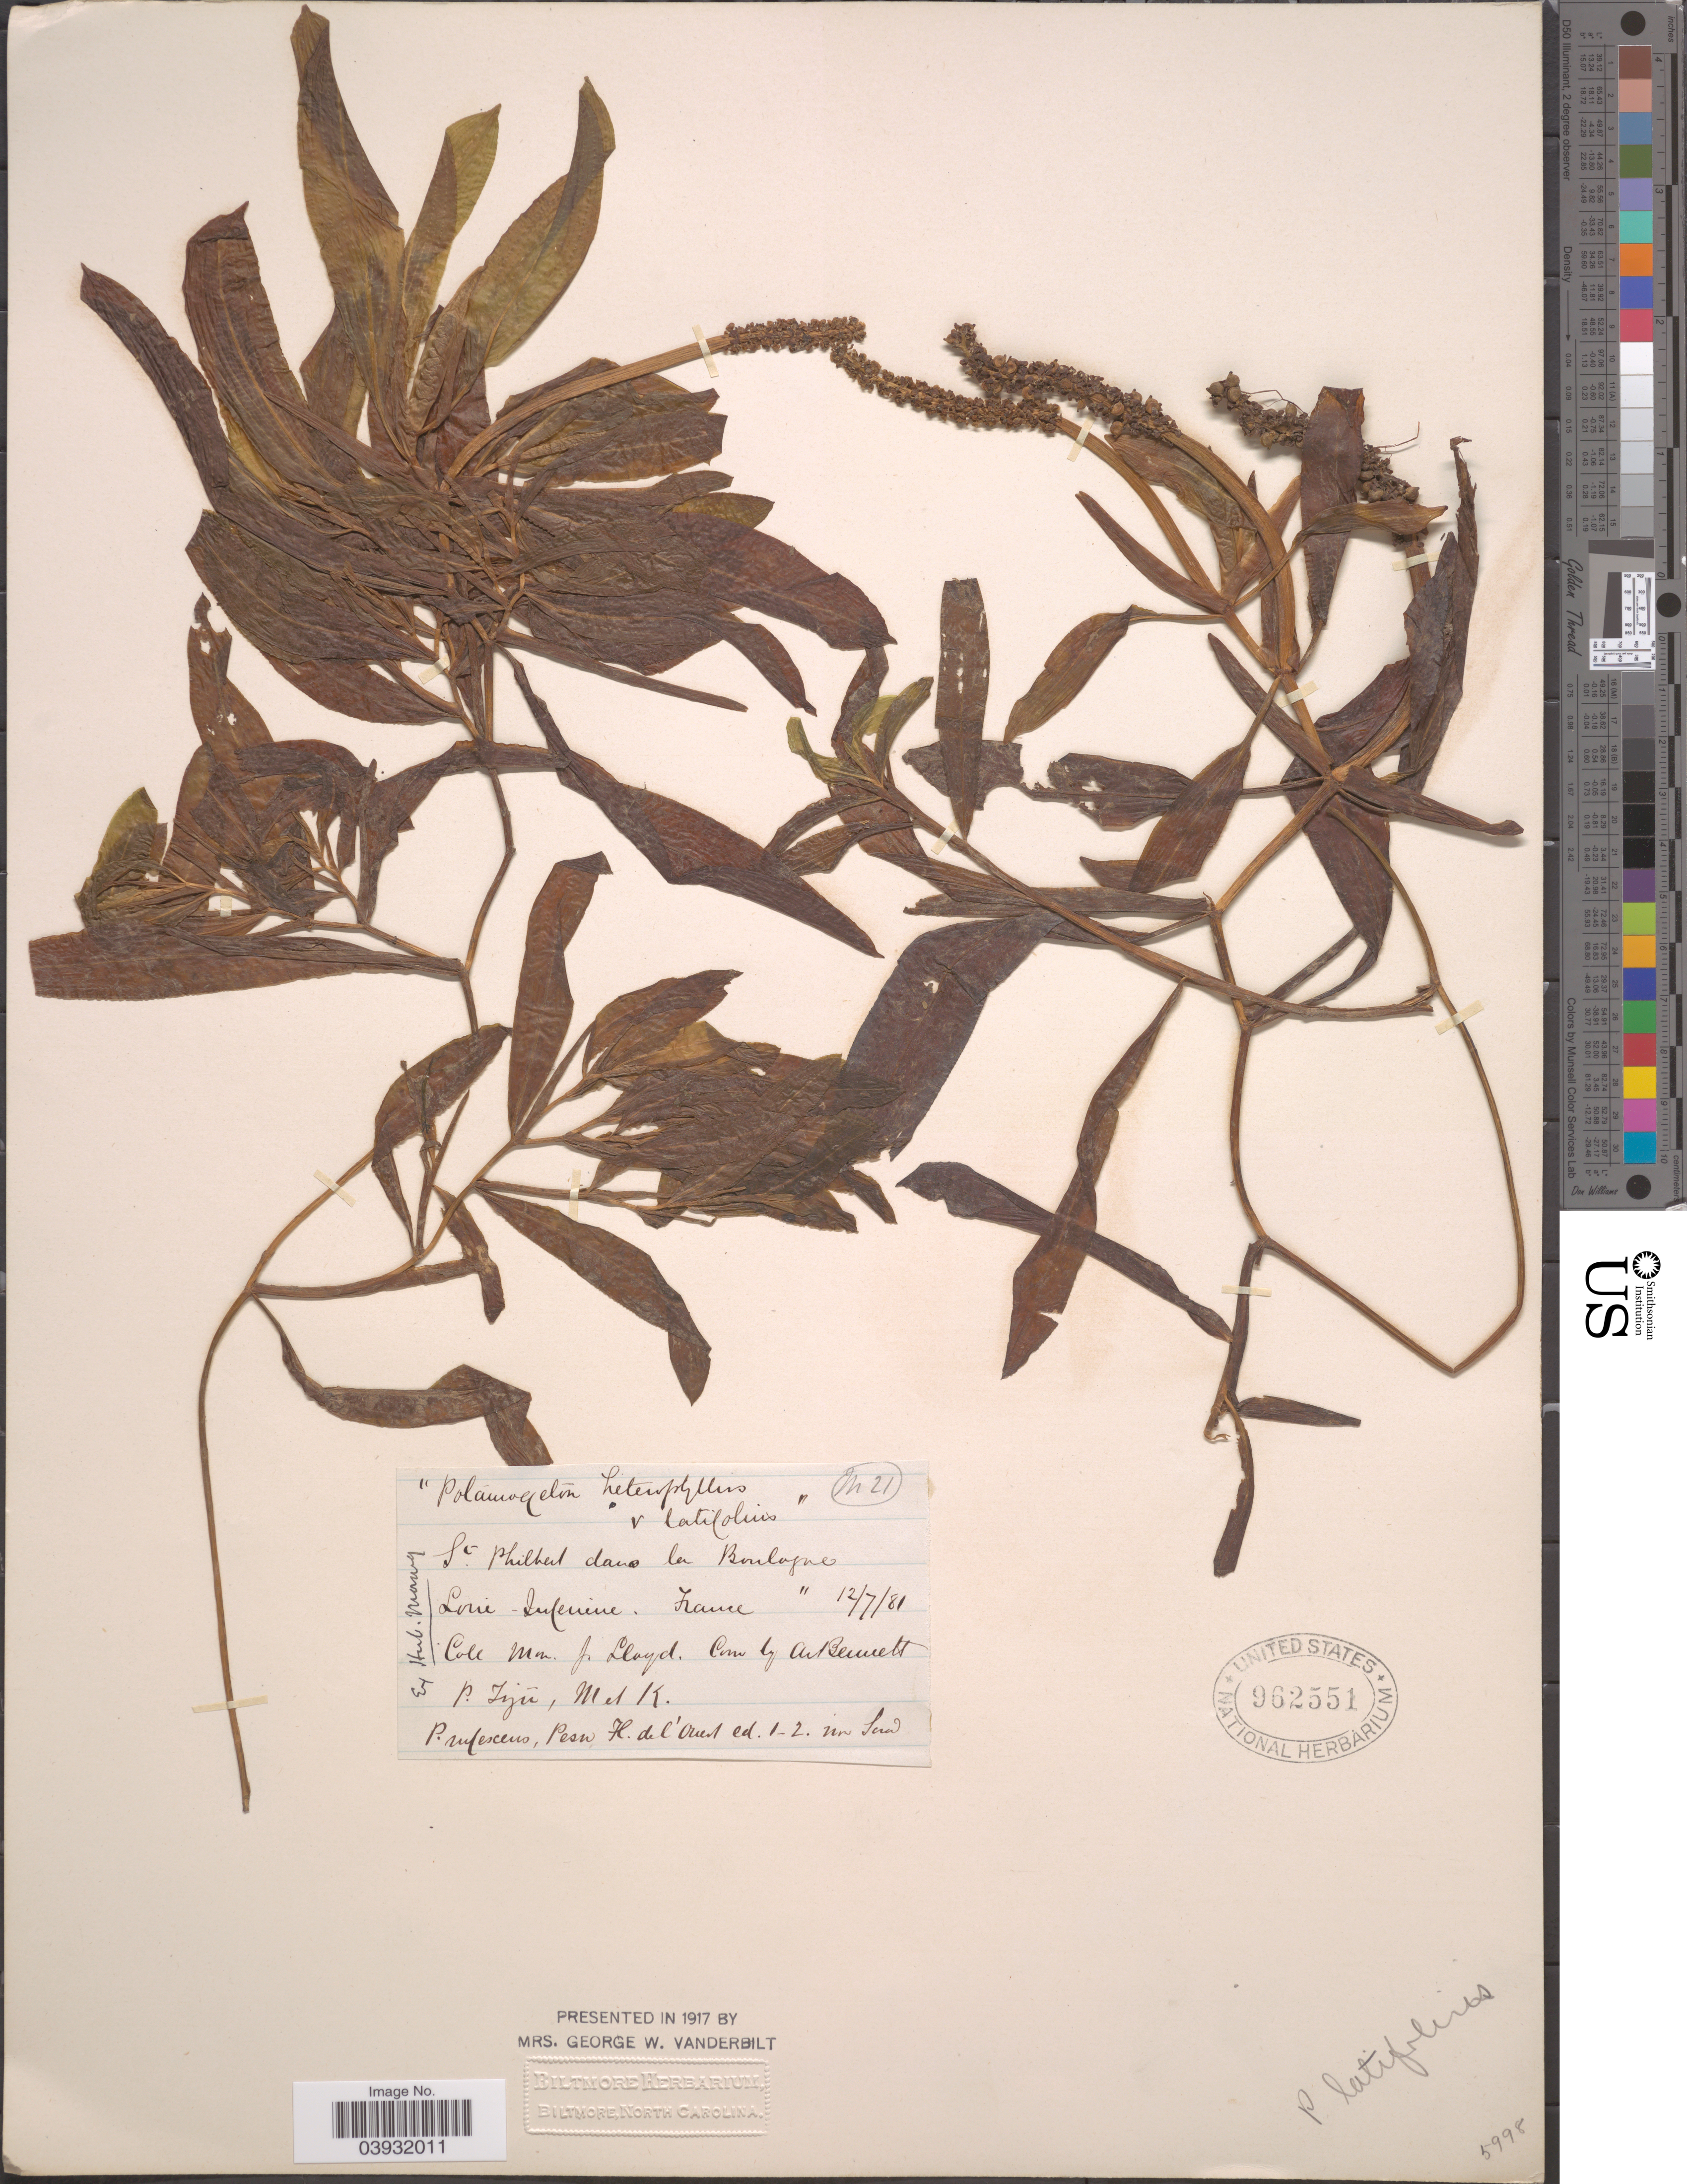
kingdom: Plantae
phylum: Tracheophyta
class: Liliopsida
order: Alismatales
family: Potamogetonaceae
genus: Potamogeton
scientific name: Potamogeton heterophyllus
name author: Schreb.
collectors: J. Lloyd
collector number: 21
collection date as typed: Transcribed d/m/y: 12/7/81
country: France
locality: St. Philhert dan la Boulagne. Lorie-Aufenine.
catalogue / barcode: US 962551